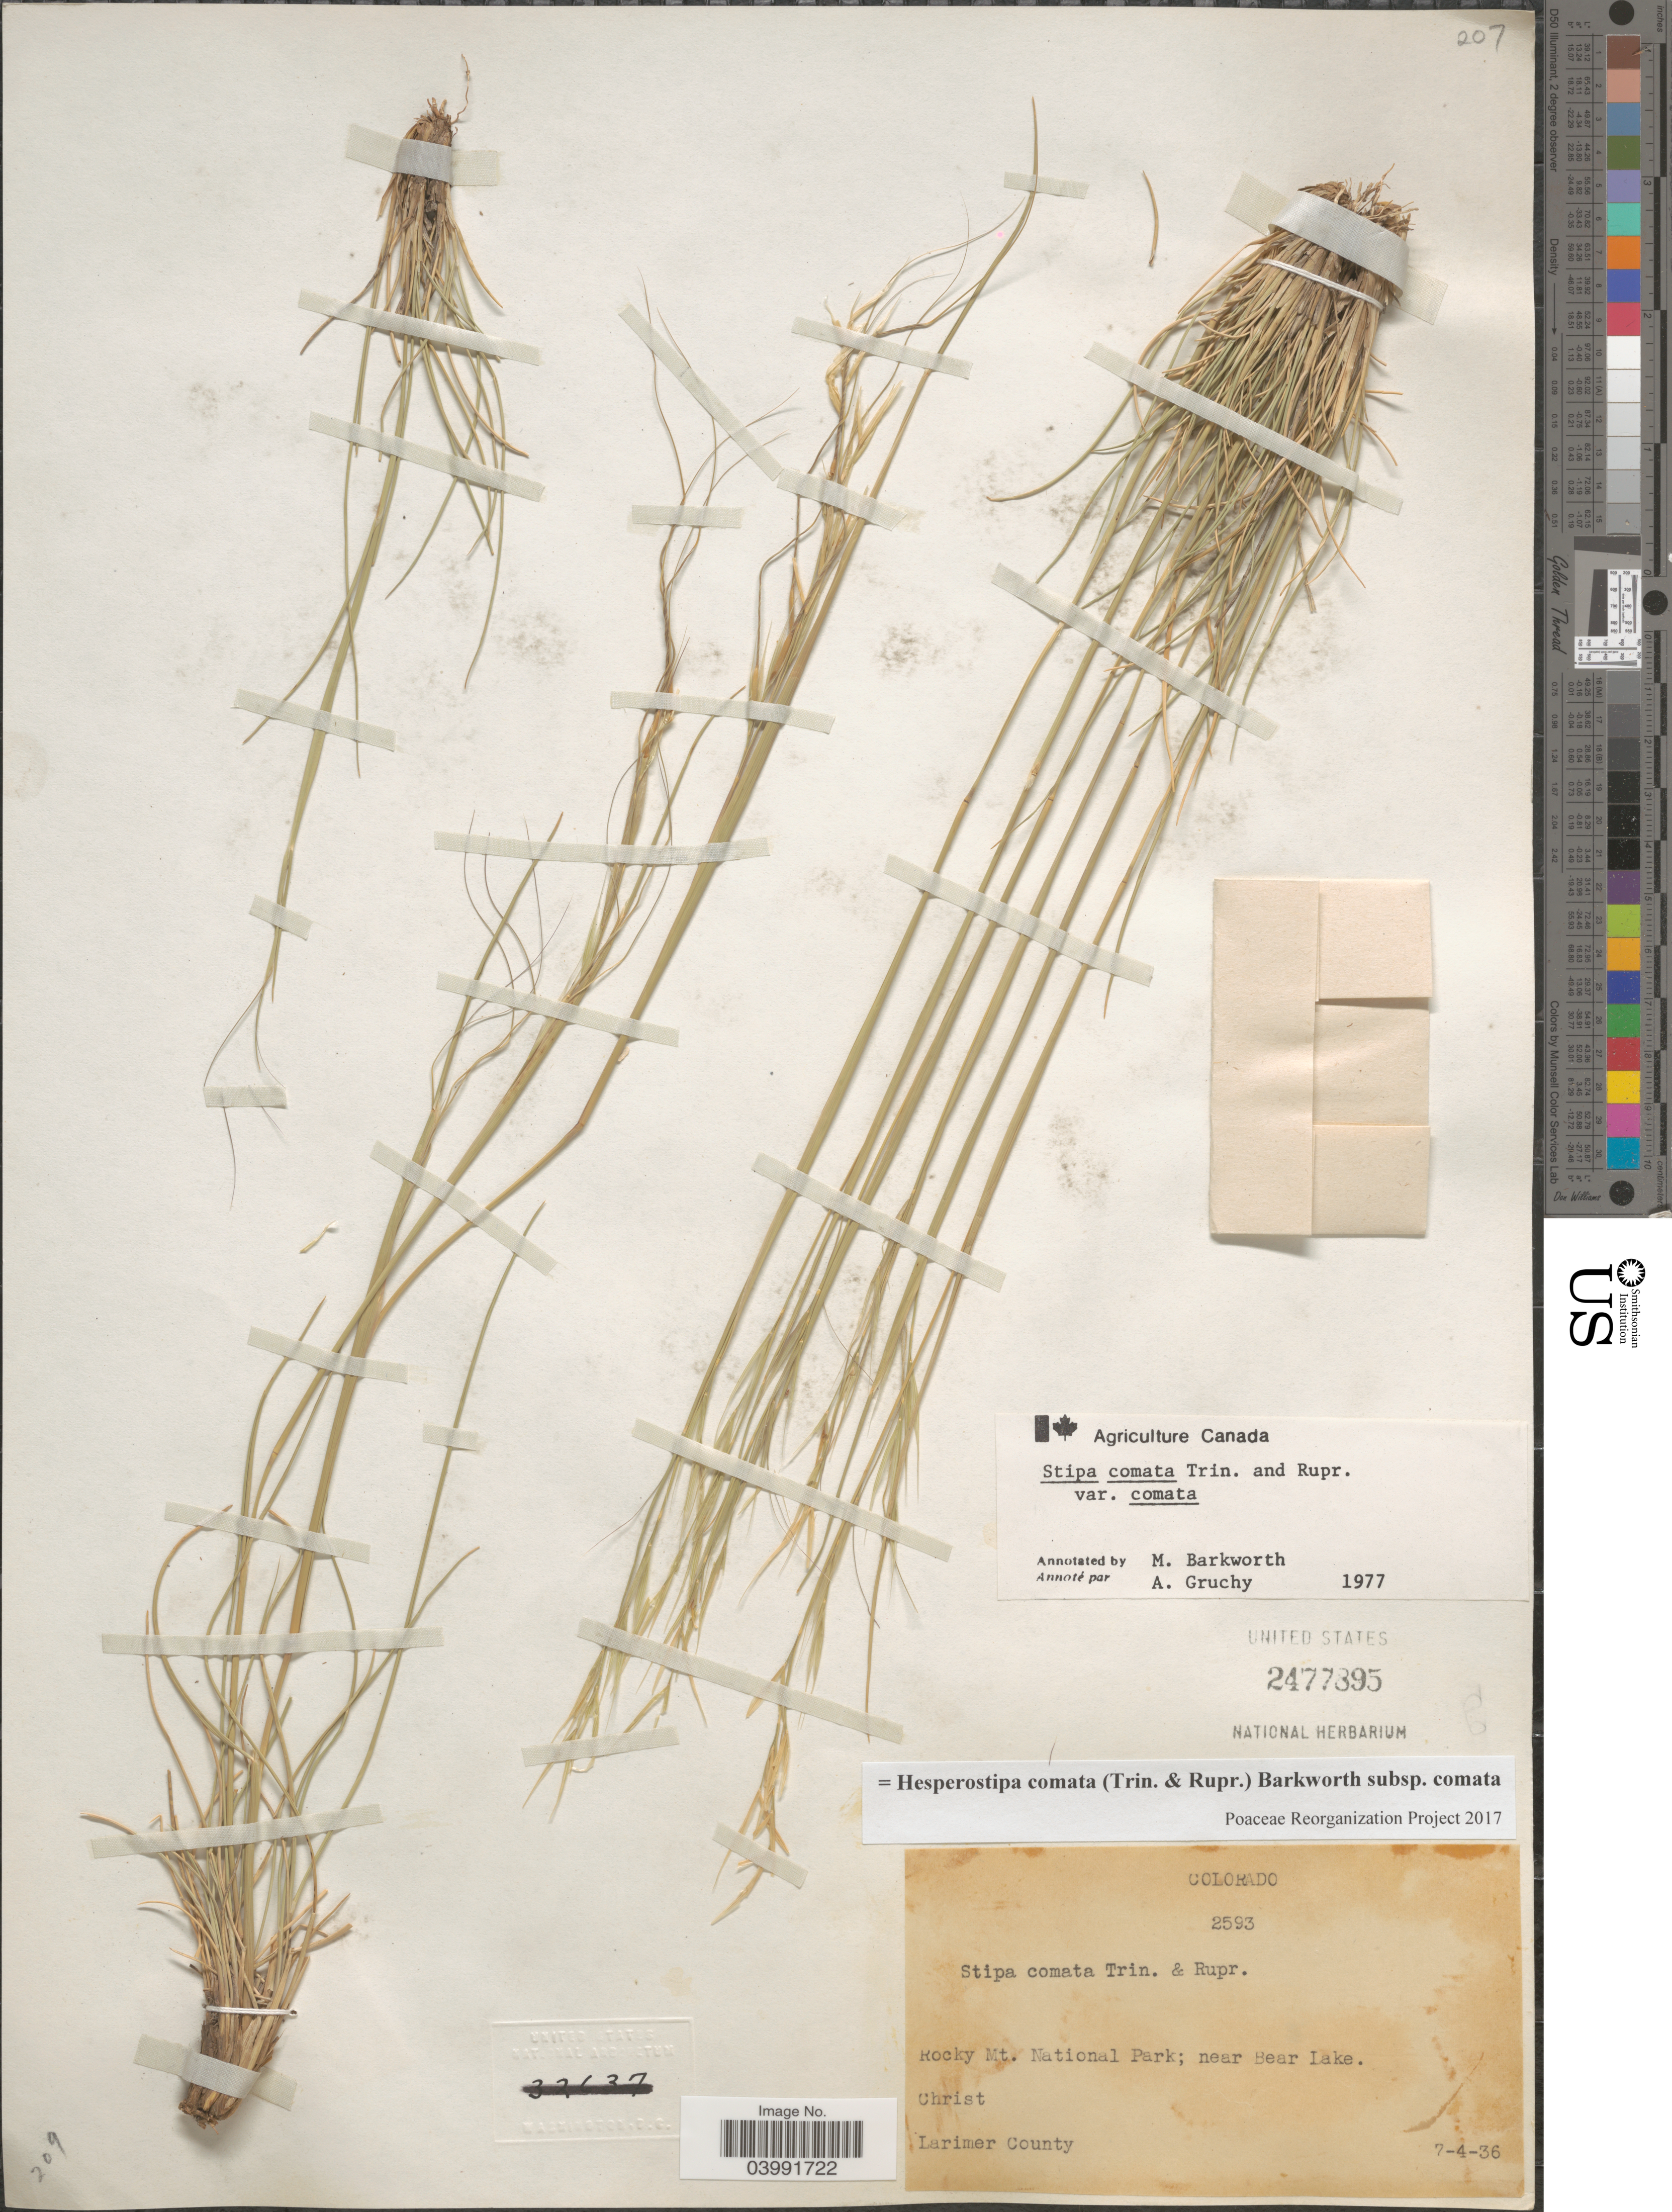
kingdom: Plantae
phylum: Tracheophyta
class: Liliopsida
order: Poales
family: Poaceae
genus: Hesperostipa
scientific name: Hesperostipa comata subsp. comata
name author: (Trin. & Rupr.) Barkworth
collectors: Christ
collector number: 2593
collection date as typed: Transcribed d/m/y: 4/7/36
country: United States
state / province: Colorado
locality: Rocky Mt. National Park; near Bear Lake. Larimer County.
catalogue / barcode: US 2477895